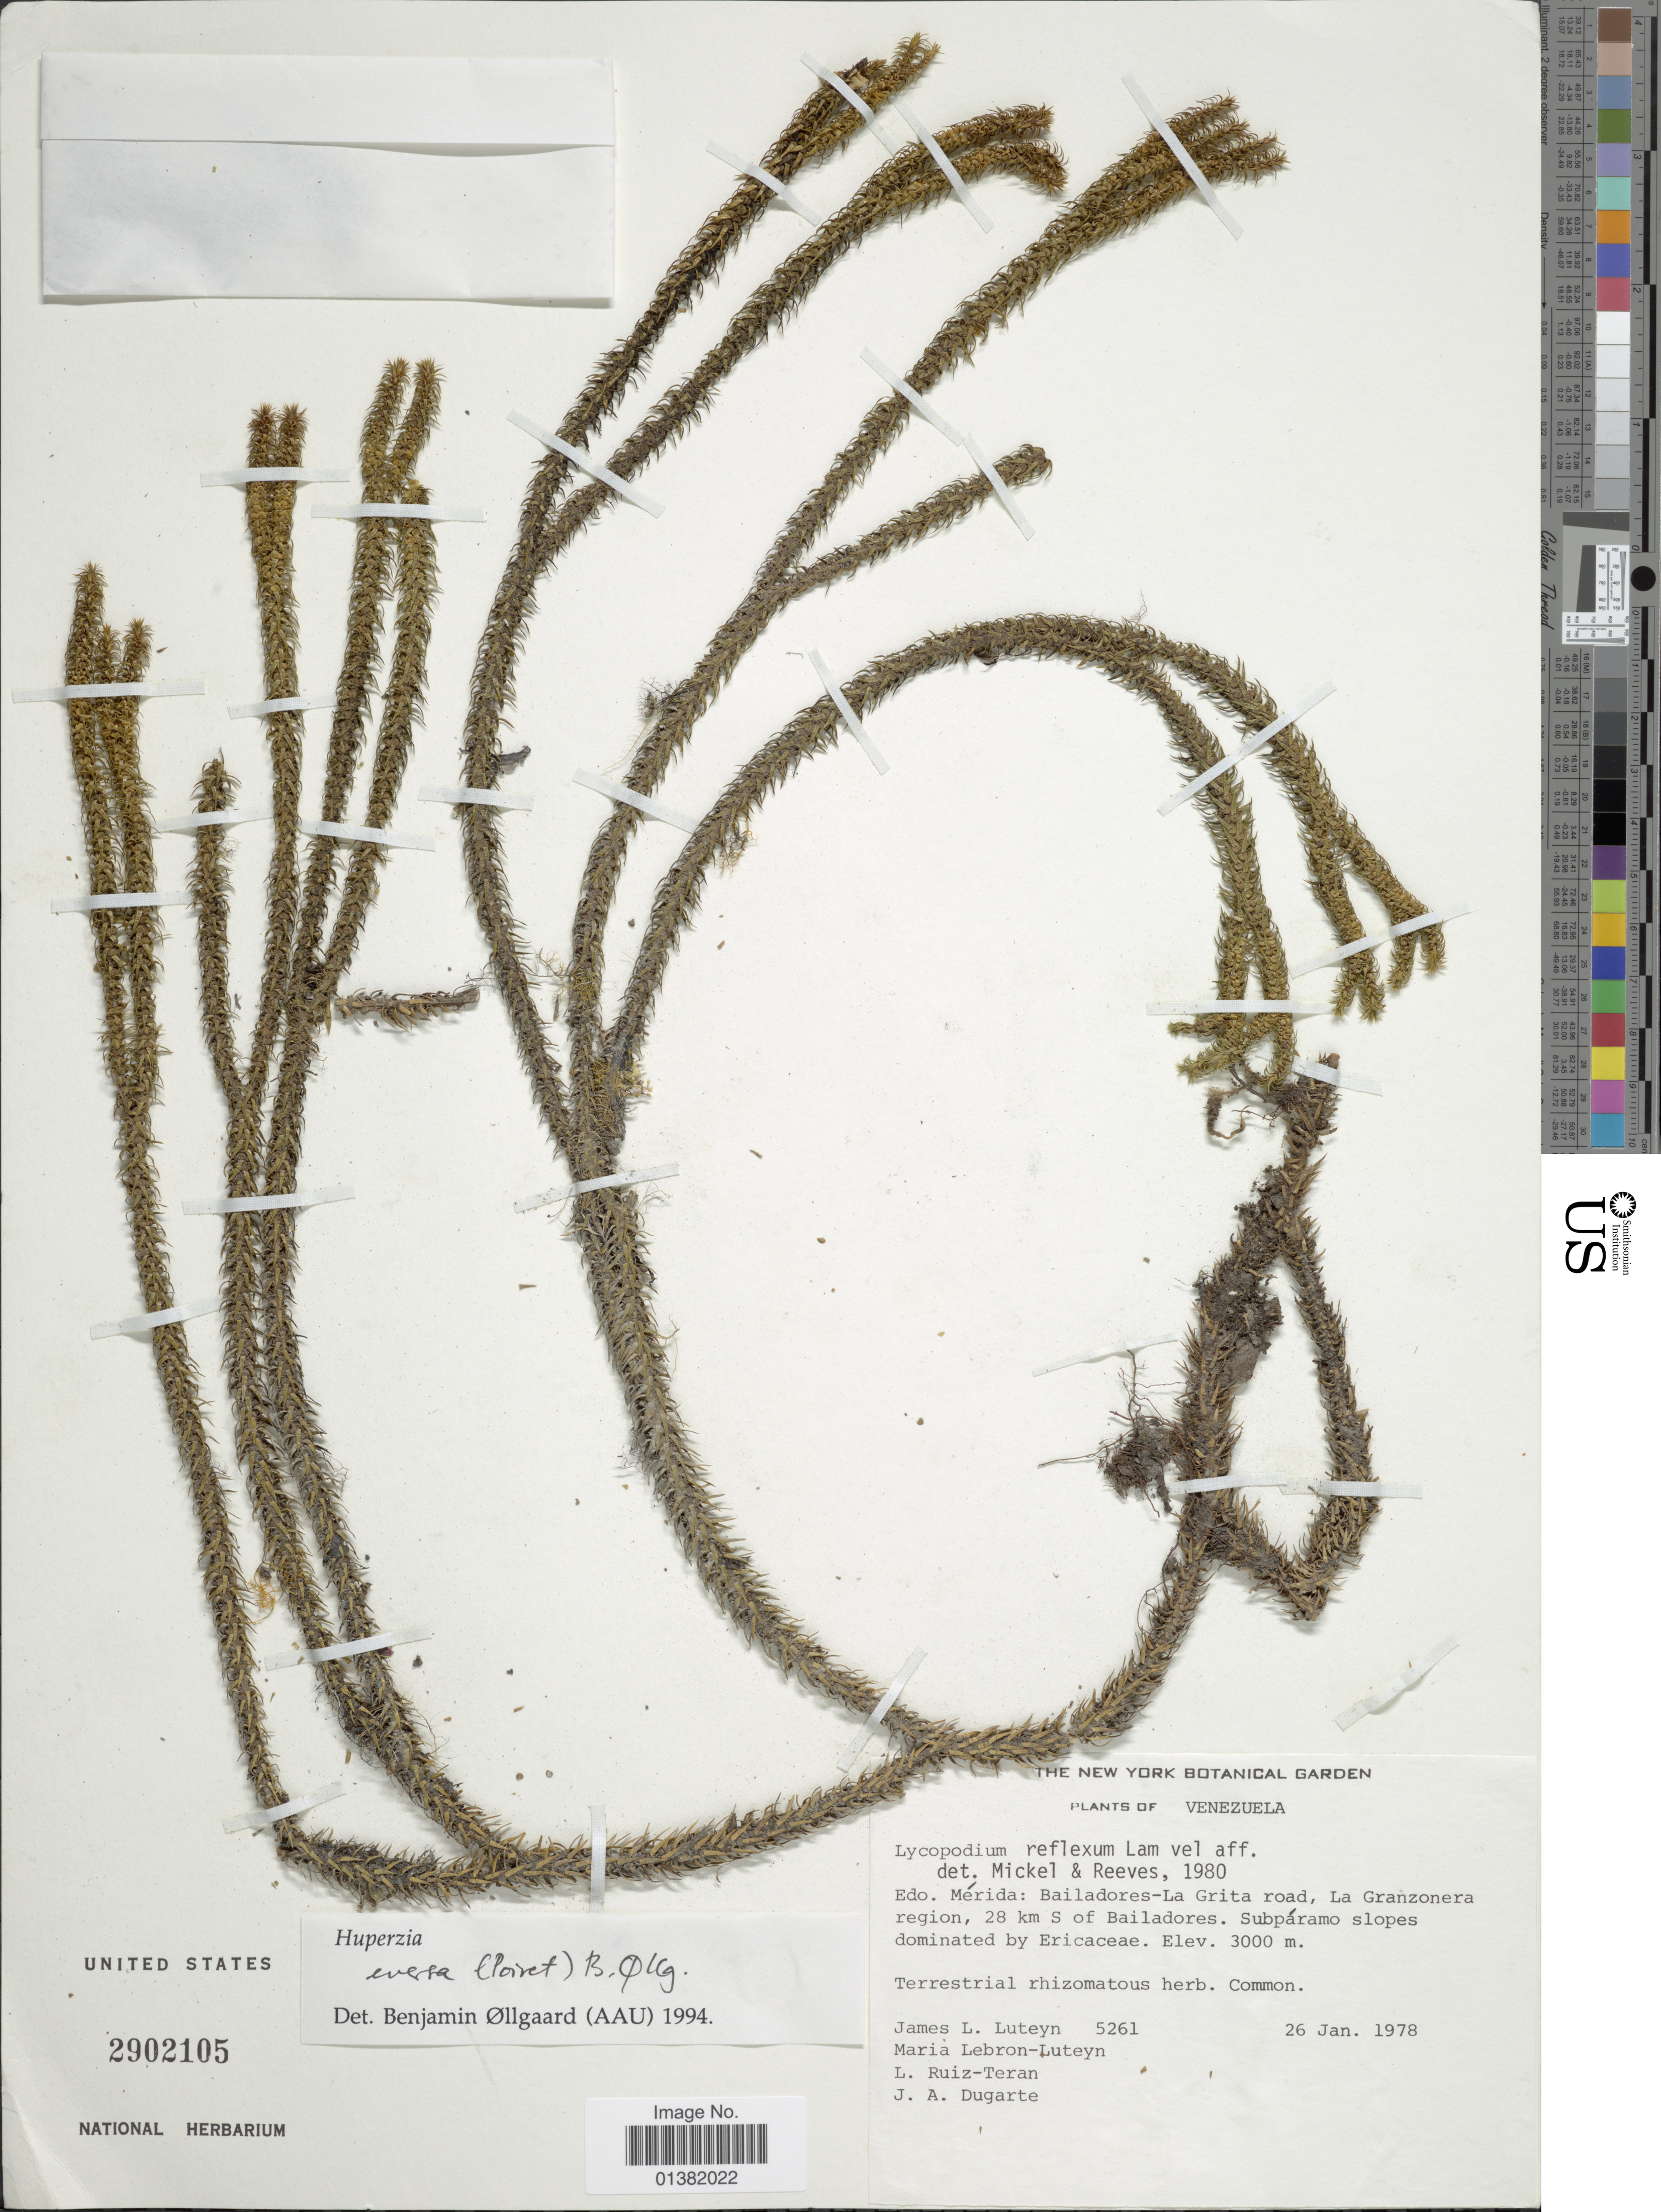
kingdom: Plantae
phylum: Tracheophyta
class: Lycopodiopsida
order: Lycopodiales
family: Lycopodiaceae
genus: Phlegmariurus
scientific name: Phlegmariurus eversus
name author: (Poir.) B. Øllg.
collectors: J. L. Luteyn, M. L. Lebrón-Luteyn, L. E. Ruíz-Terán & J. Dugarte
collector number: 5261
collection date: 1978-01-26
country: Venezuela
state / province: Mérida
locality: Bailadores-La Grita road, La Granzonera region, 28 km S of Bailadores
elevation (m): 3000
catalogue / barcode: US 2902105